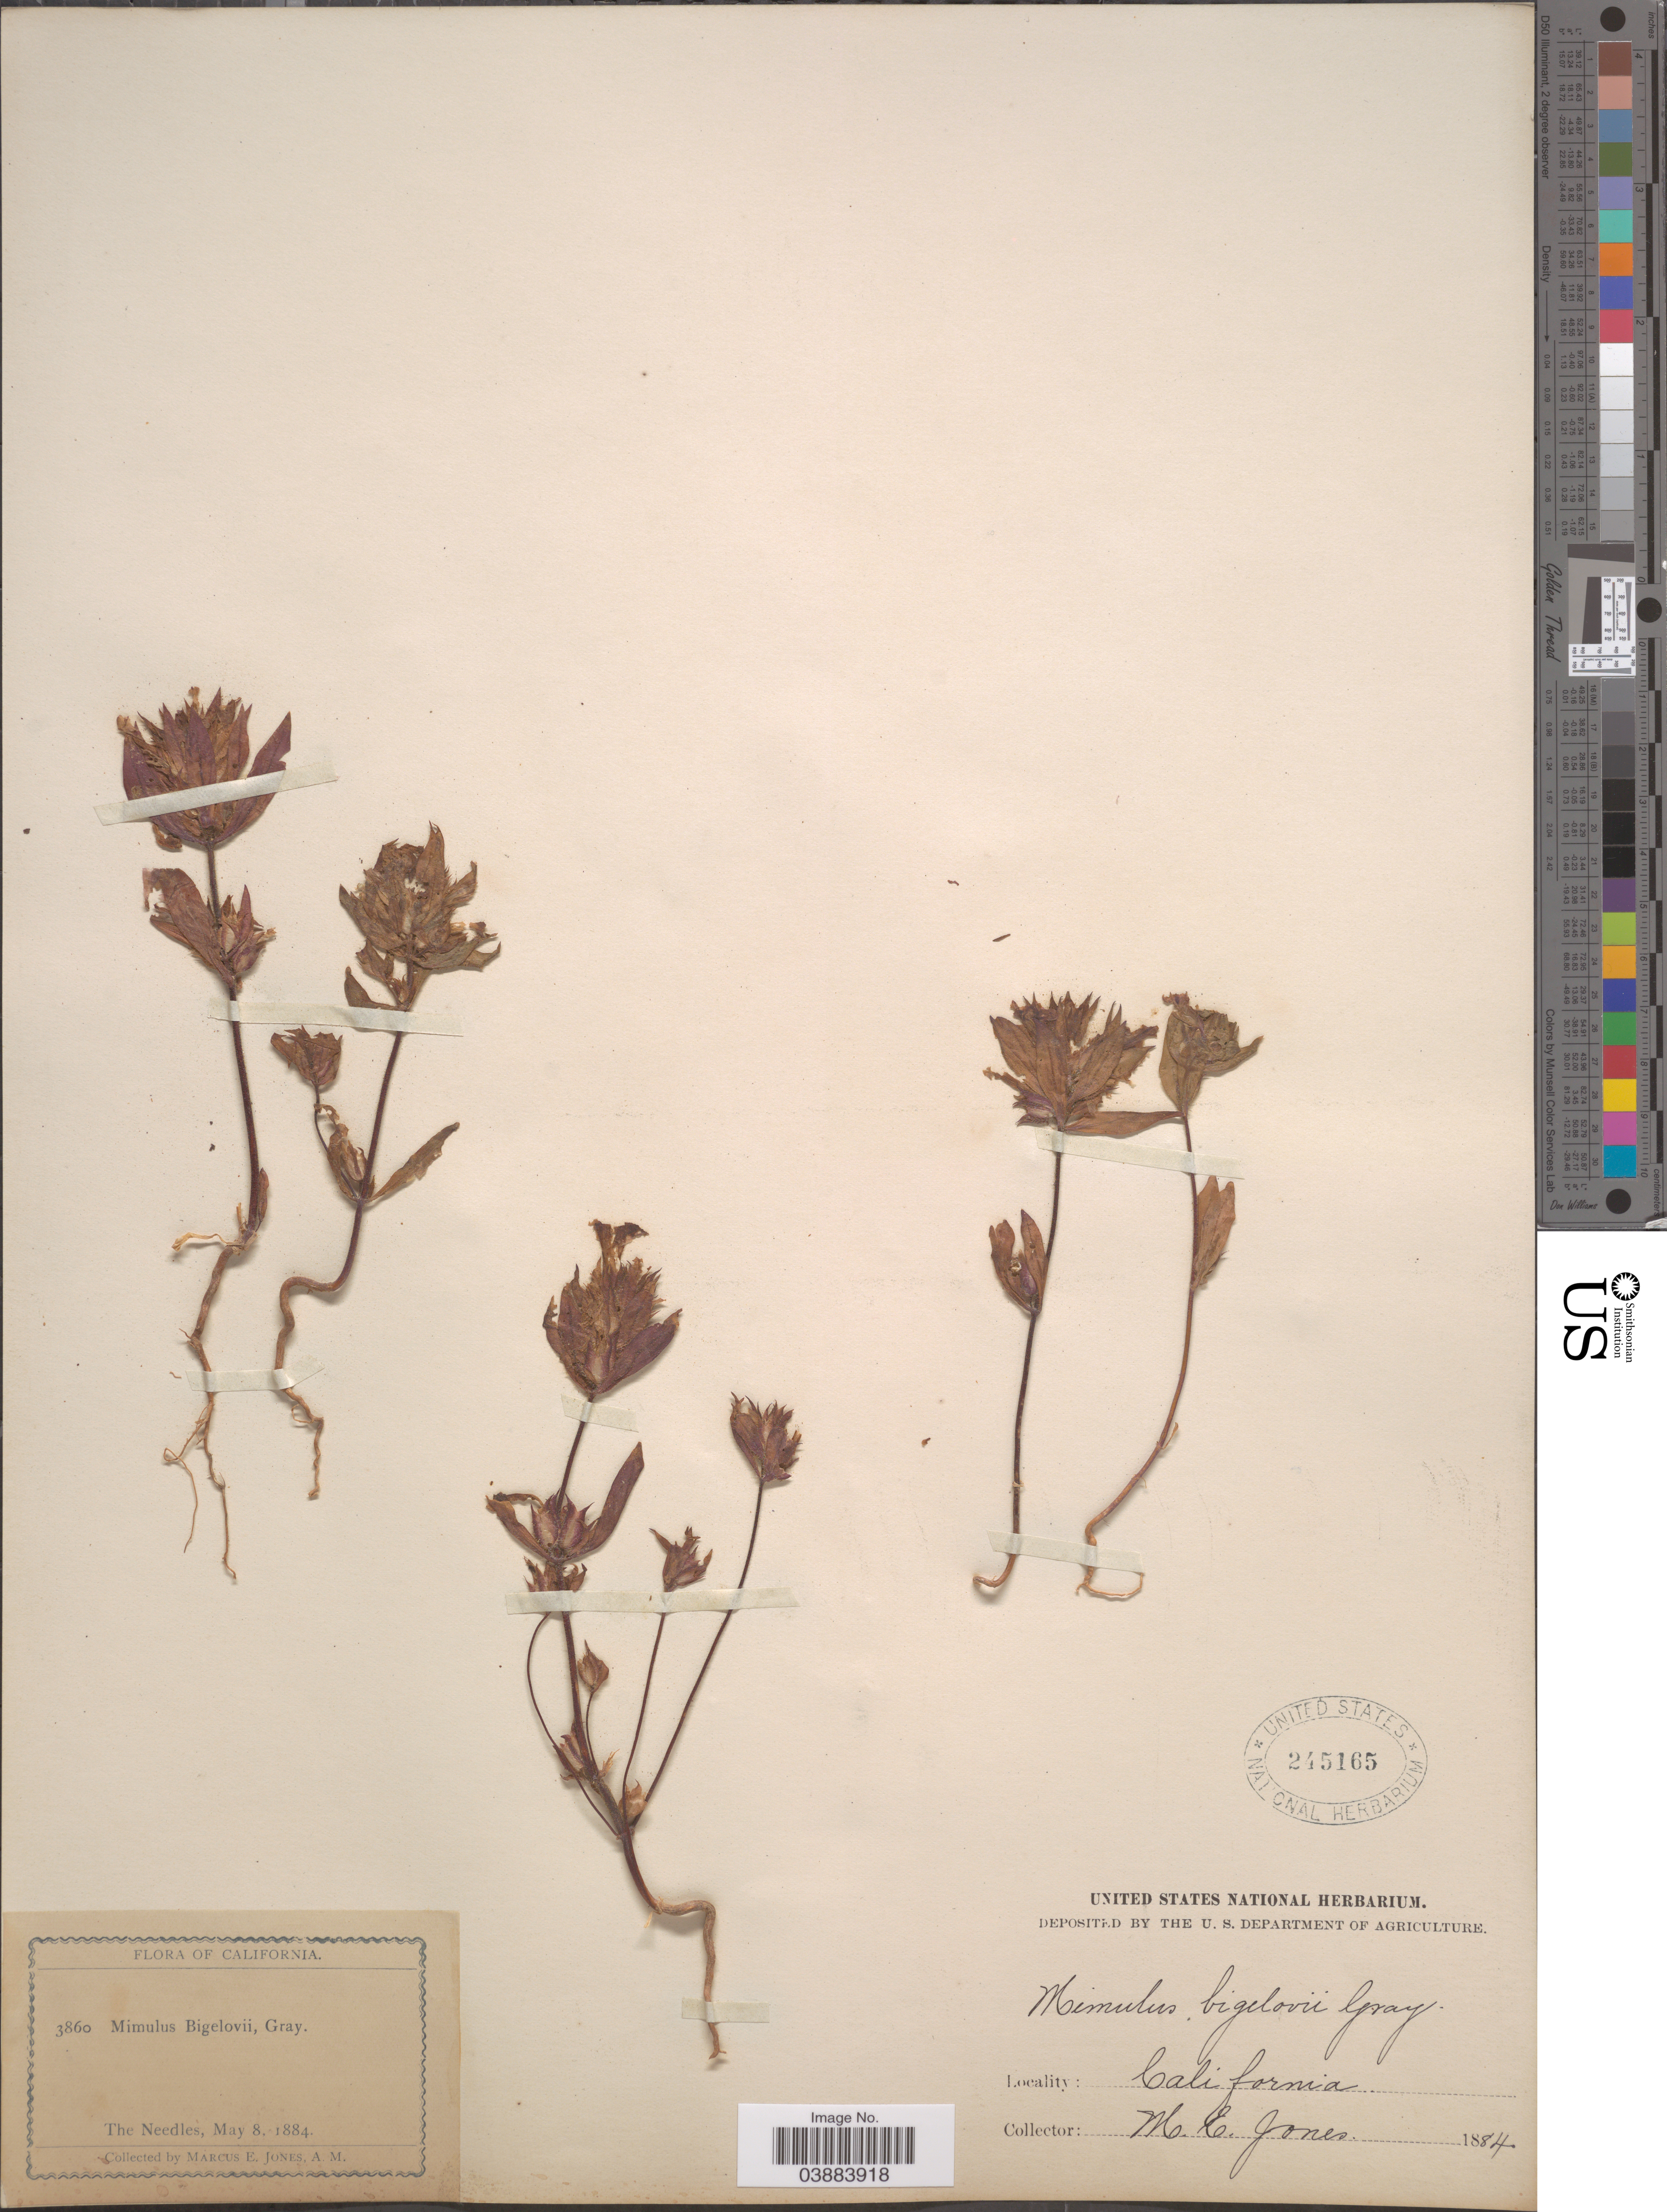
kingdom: Plantae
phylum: Tracheophyta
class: Magnoliopsida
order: Lamiales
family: Phrymaceae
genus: Eunanus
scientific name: Eunanus bigelovii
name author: A. Gray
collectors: M. E. Jones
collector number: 3860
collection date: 1884-05-08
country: United States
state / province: California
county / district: San Bernardino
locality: The Needles.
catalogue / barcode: US 245165